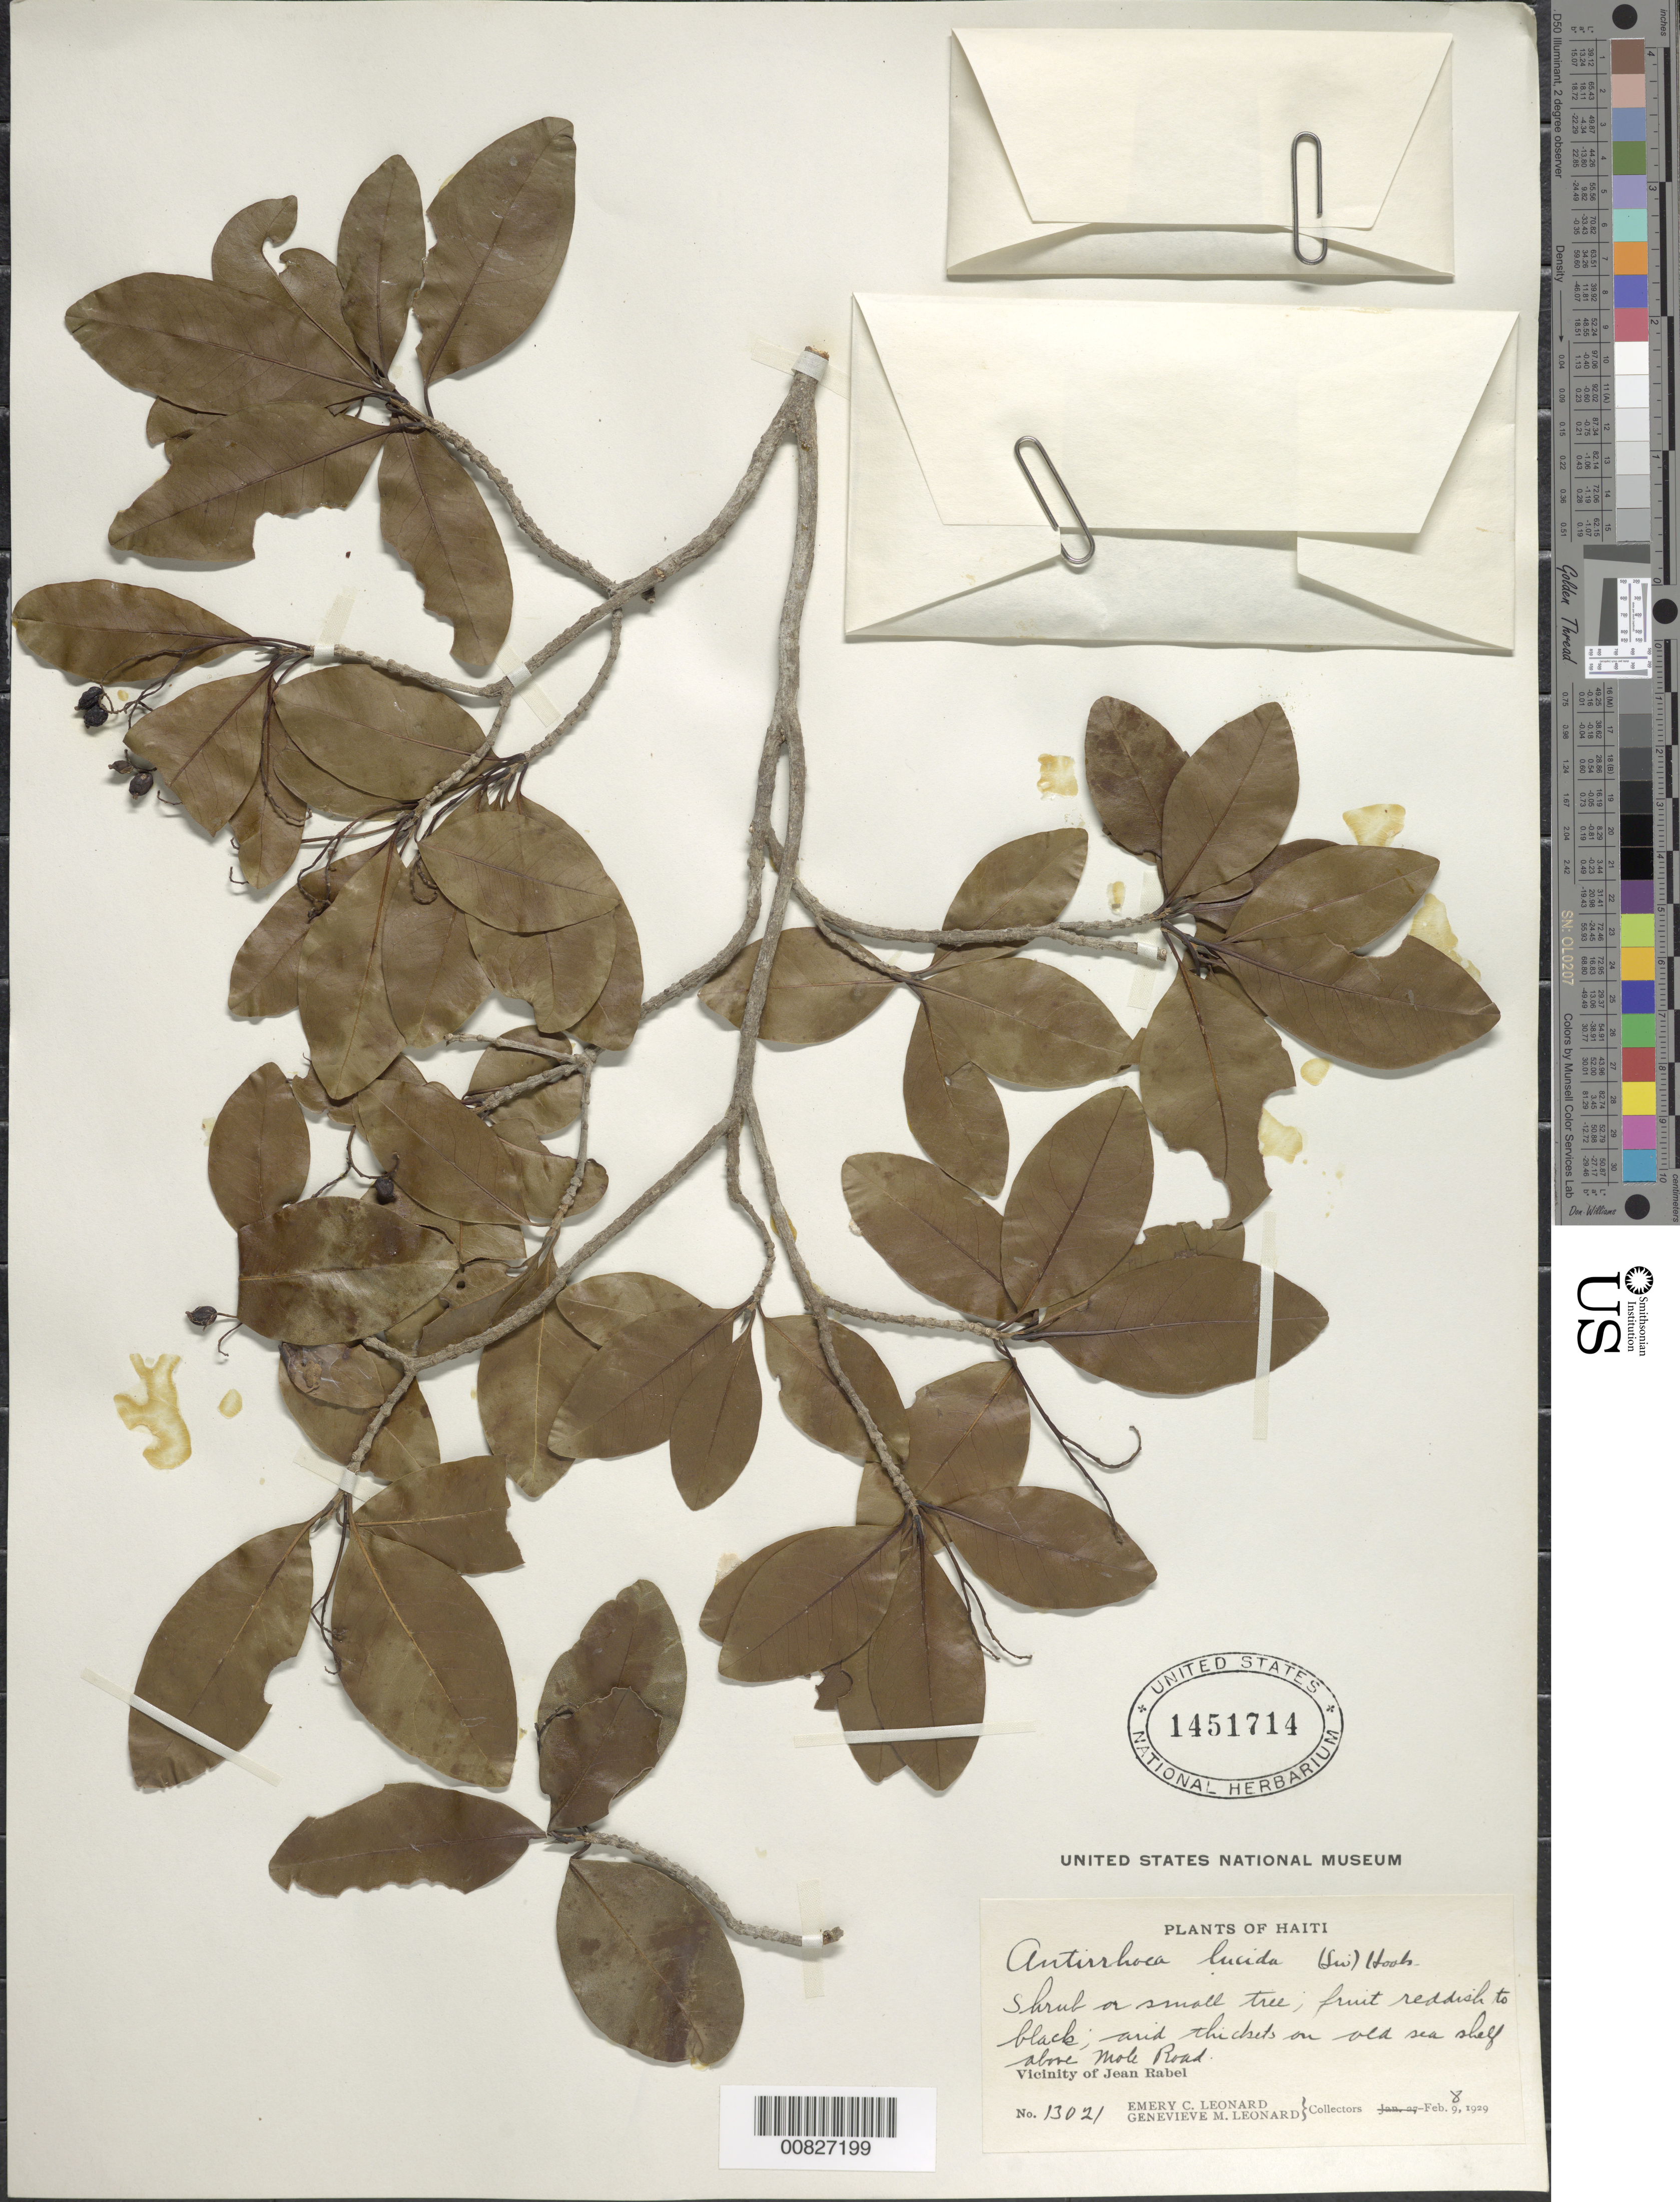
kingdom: Plantae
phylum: Tracheophyta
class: Magnoliopsida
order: Gentianales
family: Rubiaceae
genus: Stenostomum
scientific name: Stenostomum lucidum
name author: (Sw.) C.F. Gaertn.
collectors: E. C. Leonard & G. M. Leonard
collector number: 13021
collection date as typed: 08 Feb 1929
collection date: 1929-02-08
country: Haiti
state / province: Nord-Ouest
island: Hispaniola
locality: Vicinity of Jean Rabel, above Mole Road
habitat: Arid thickets on old sea shelf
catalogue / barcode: US 1451714